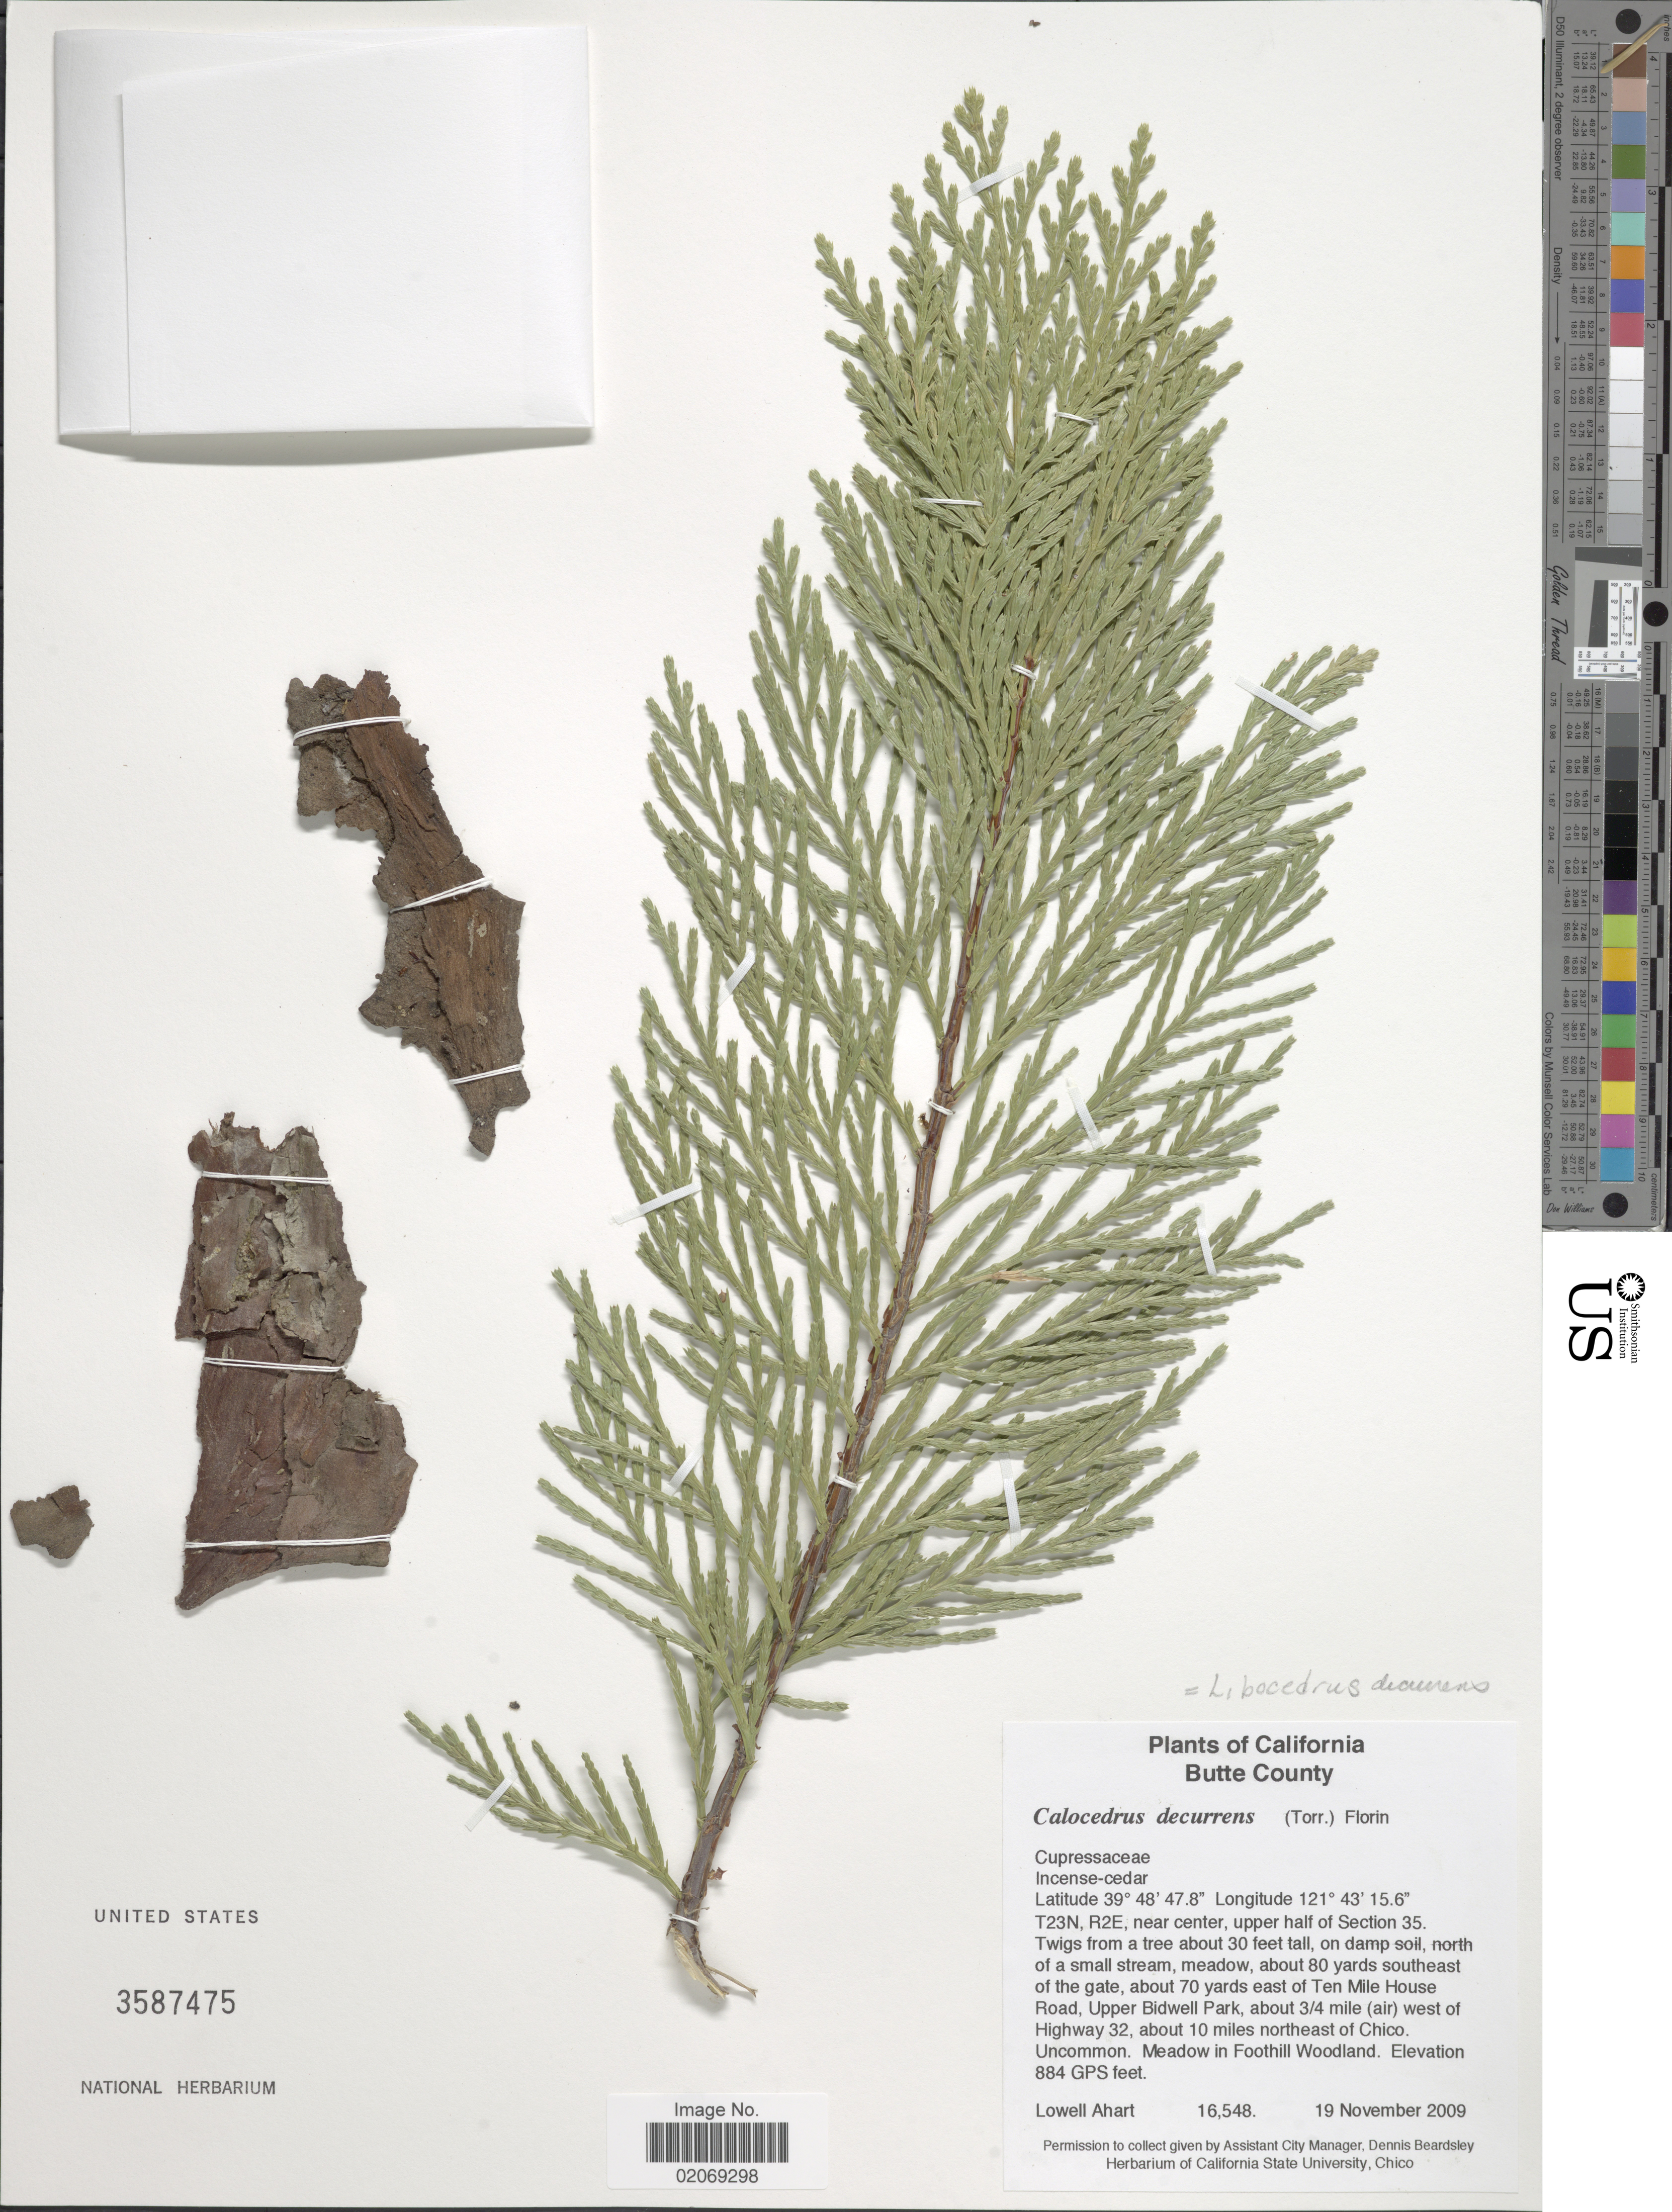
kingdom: Plantae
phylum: Tracheophyta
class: Pinopsida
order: Pinales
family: Cupressaceae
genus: Libocedrus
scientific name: Libocedrus decurrens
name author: Torr.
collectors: L. Ahart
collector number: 16548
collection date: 2009-11-19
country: United States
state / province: California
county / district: Butte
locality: Butte County, T23N, R2E, near center, upper half of Section 35. north of a smalls stream, meadow, about 80 yards southeast of the gate, about 70 yards east of Ten Mile House Road, Upper Bidwell Park, about 3/4 mile (air) west of Highway 32, about 10 miles northeast of Chico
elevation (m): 269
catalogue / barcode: US 3587475